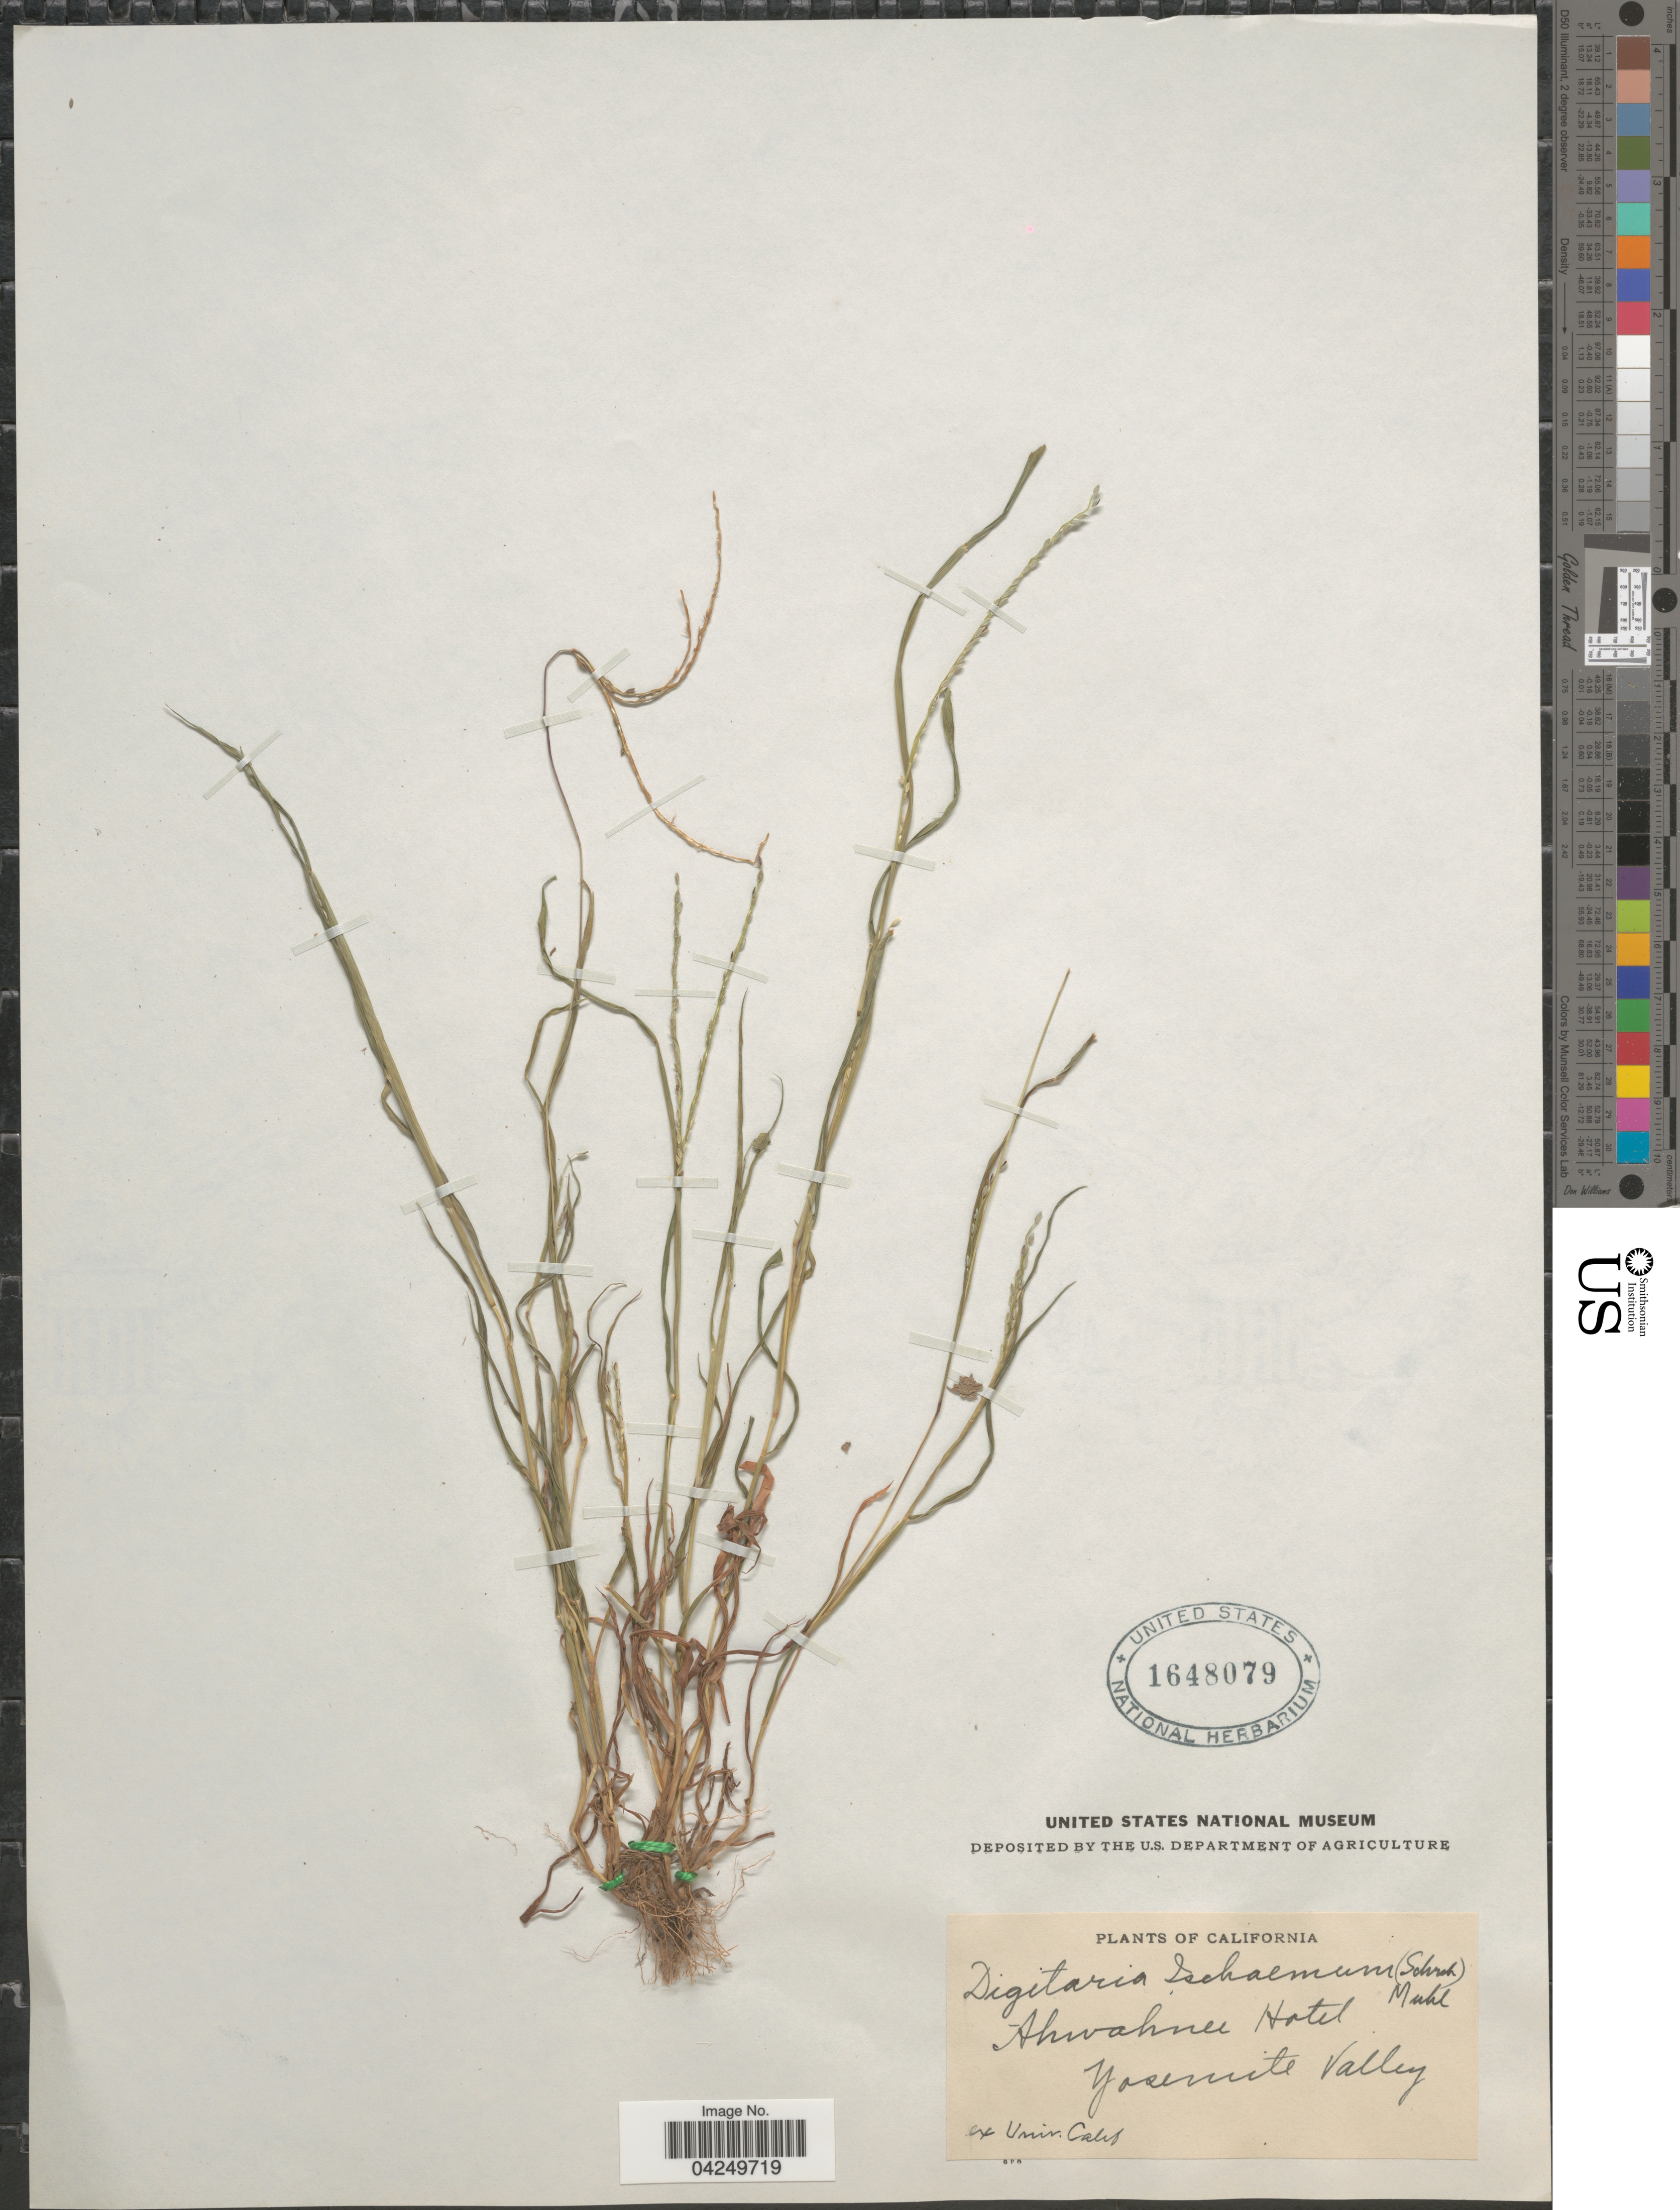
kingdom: Plantae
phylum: Tracheophyta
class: Liliopsida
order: Poales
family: Poaceae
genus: Digitaria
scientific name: Digitaria ischaemum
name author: (Schreber) Schreber ex Muhl.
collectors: Univ. Calif. Bot. Gard.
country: United States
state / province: California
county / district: Mariposa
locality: Ahwahnee Hotel. Yosemite Valley.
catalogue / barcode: US 1648079